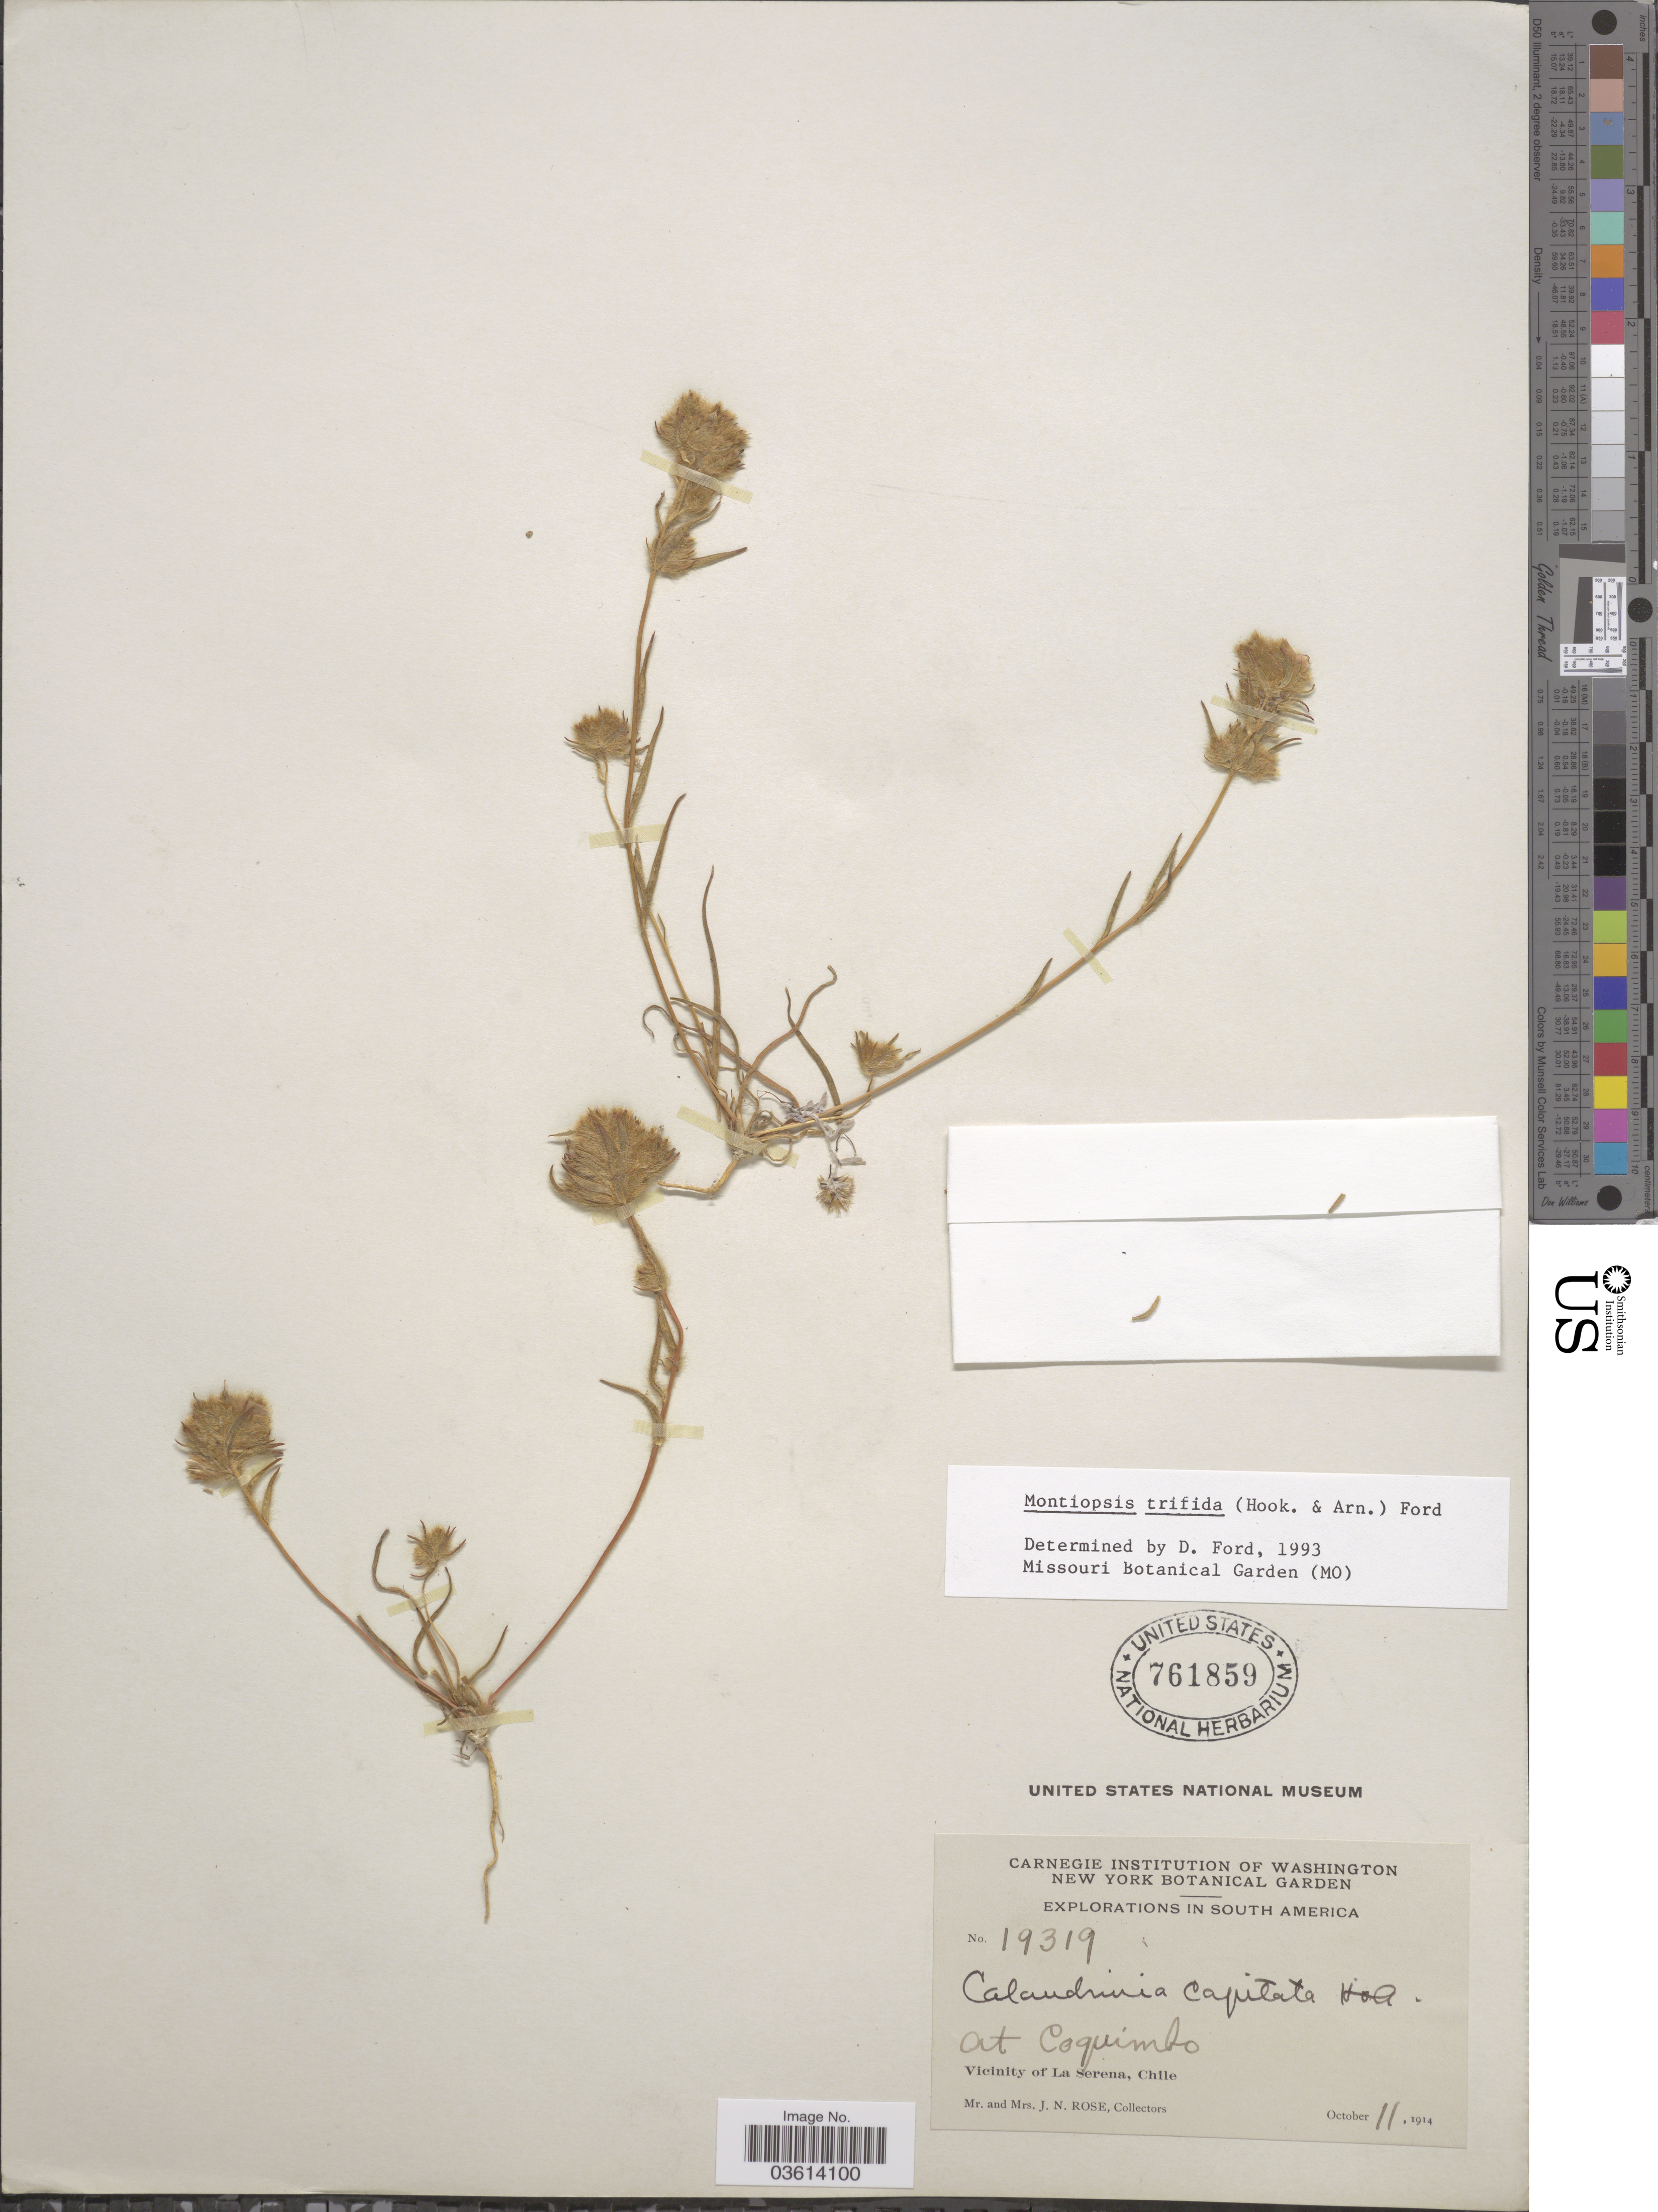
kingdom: Plantae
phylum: Tracheophyta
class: Magnoliopsida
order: Caryophyllales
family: Montiaceae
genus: Montiopsis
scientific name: Montiopsis trifida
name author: (Hook. & Arn.) D.I. Ford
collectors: J. N. Rose & L. B. Rose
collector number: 19319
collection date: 1914-10-11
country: Chile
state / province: Coquimbo (IV)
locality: At Coquimbo. Vicinity of La Serena.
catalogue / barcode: US 761859